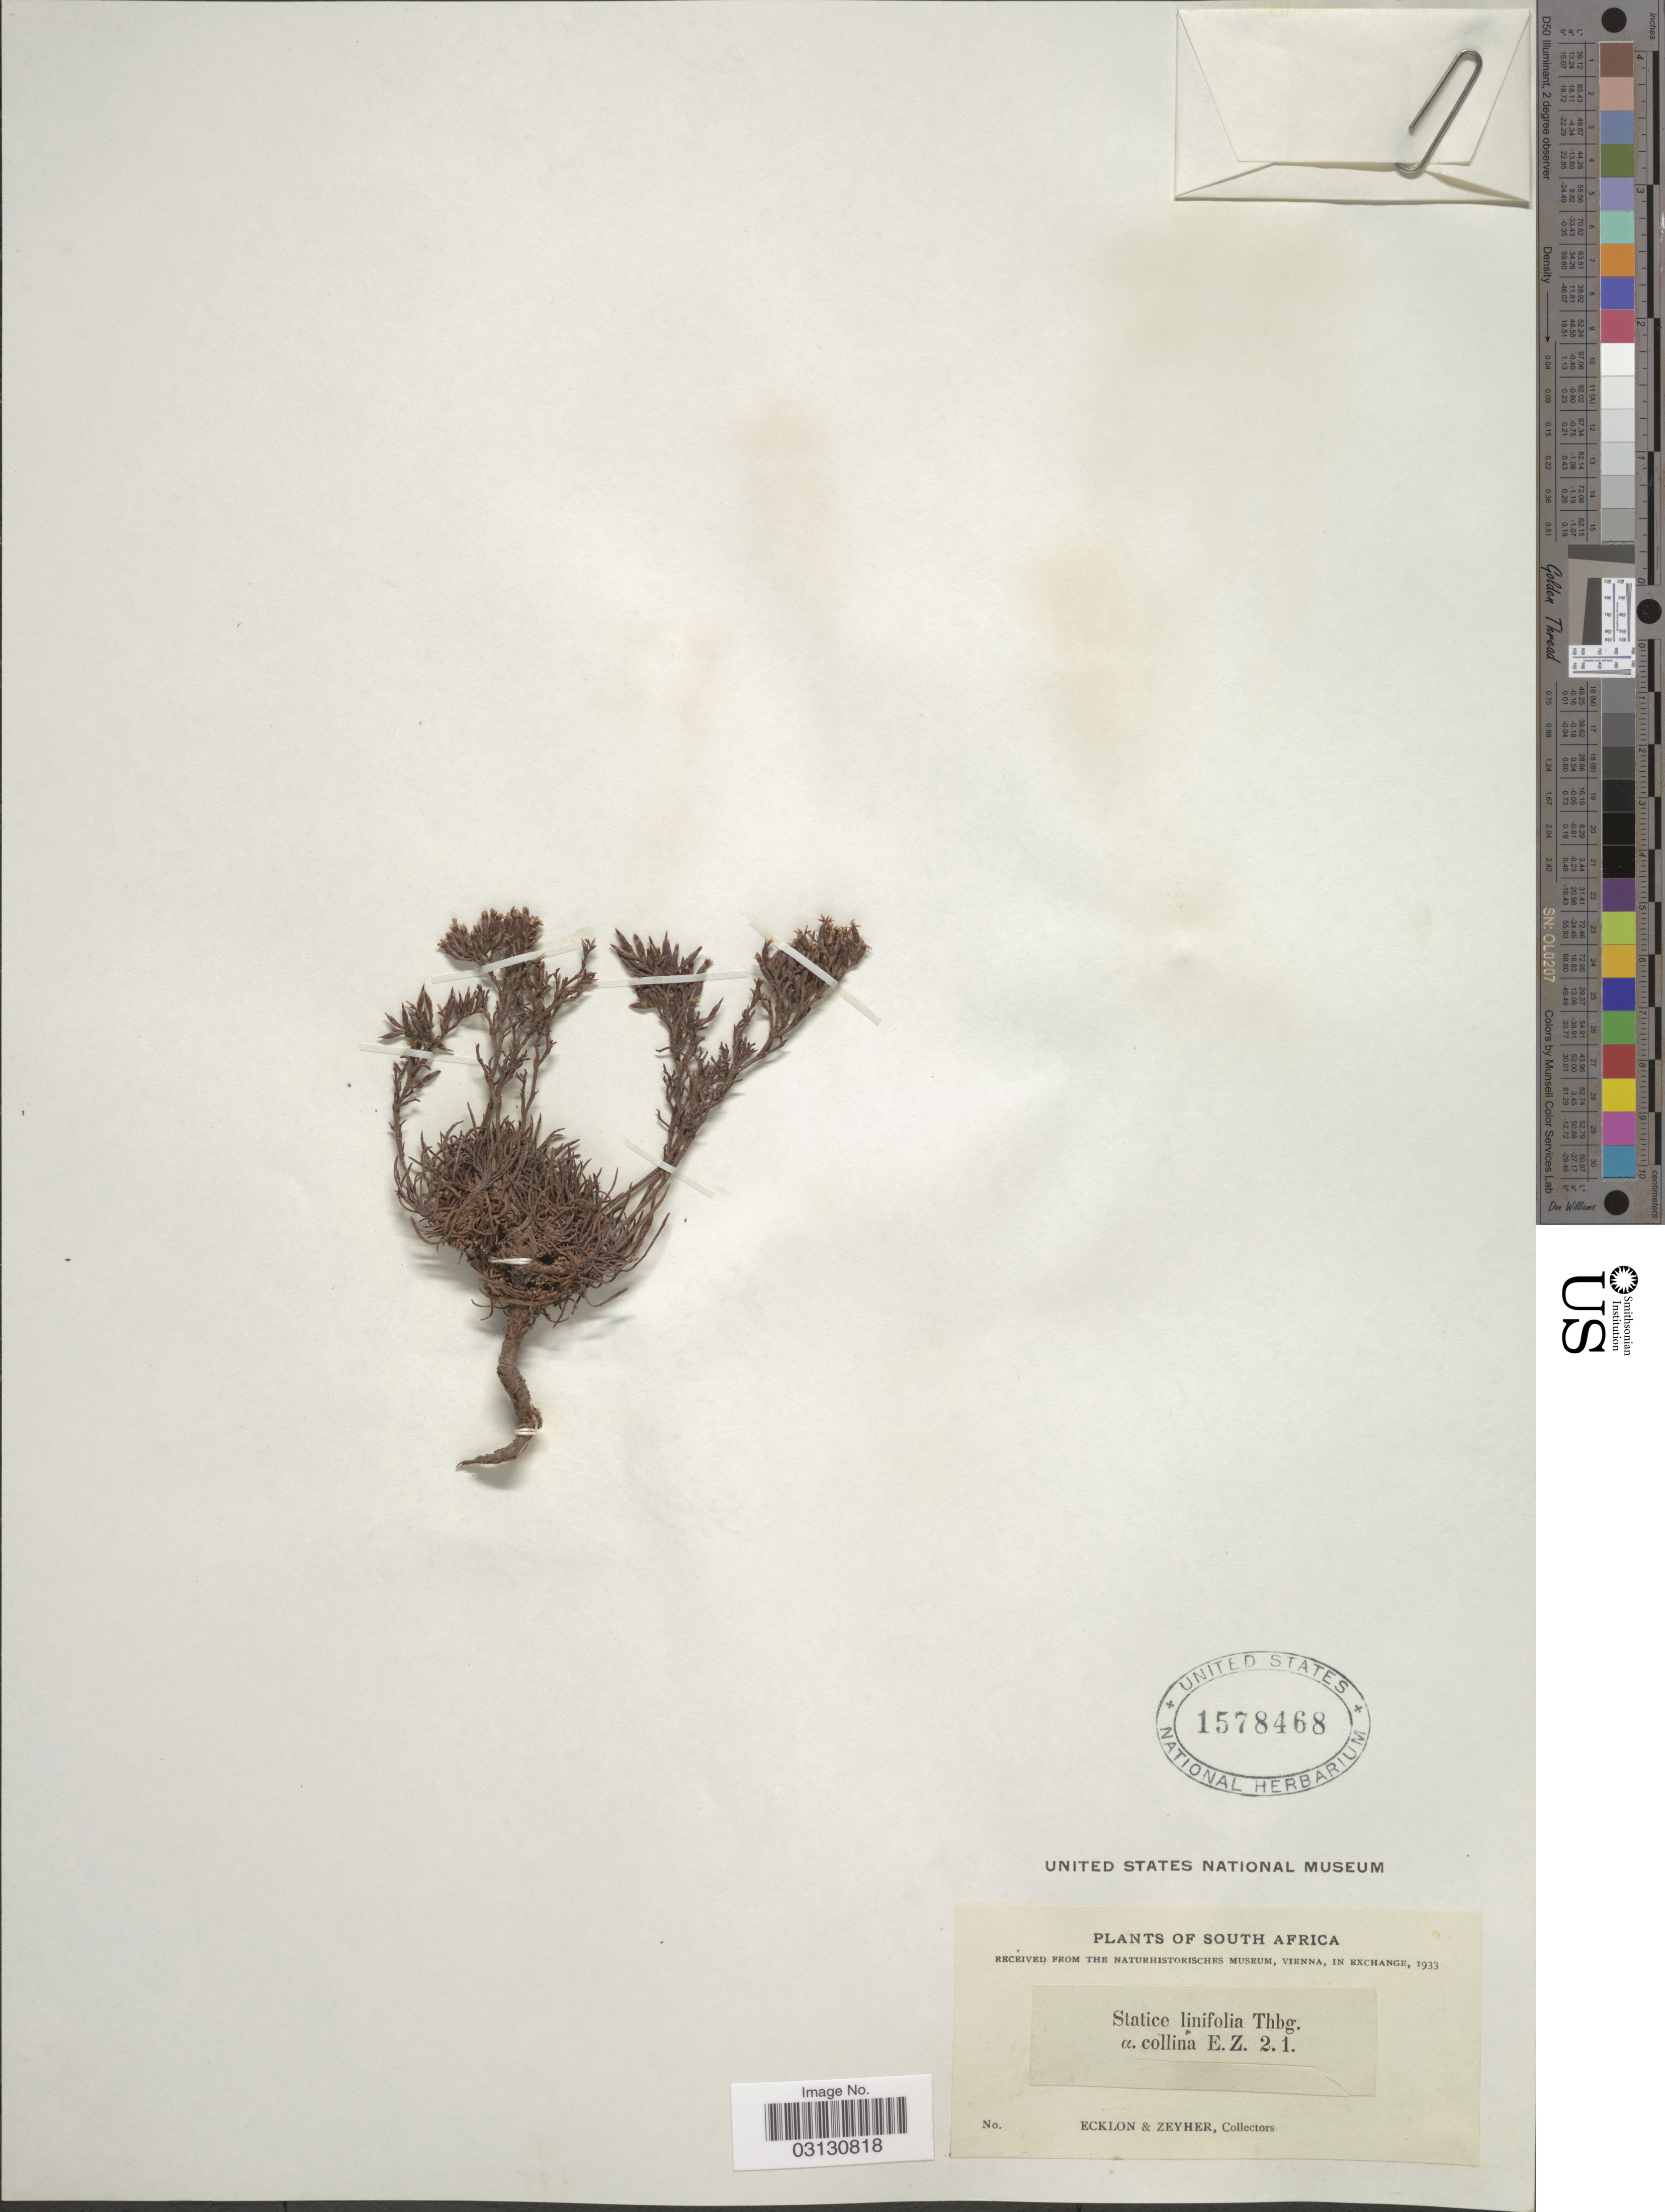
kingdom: Plantae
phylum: Tracheophyta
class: Magnoliopsida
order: Caryophyllales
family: Plumbaginaceae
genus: Limonium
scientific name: Limonium linifolium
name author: (L. f.) Kuntze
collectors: -. Ecklon & -. Zeyher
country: South Africa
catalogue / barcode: US 1578468